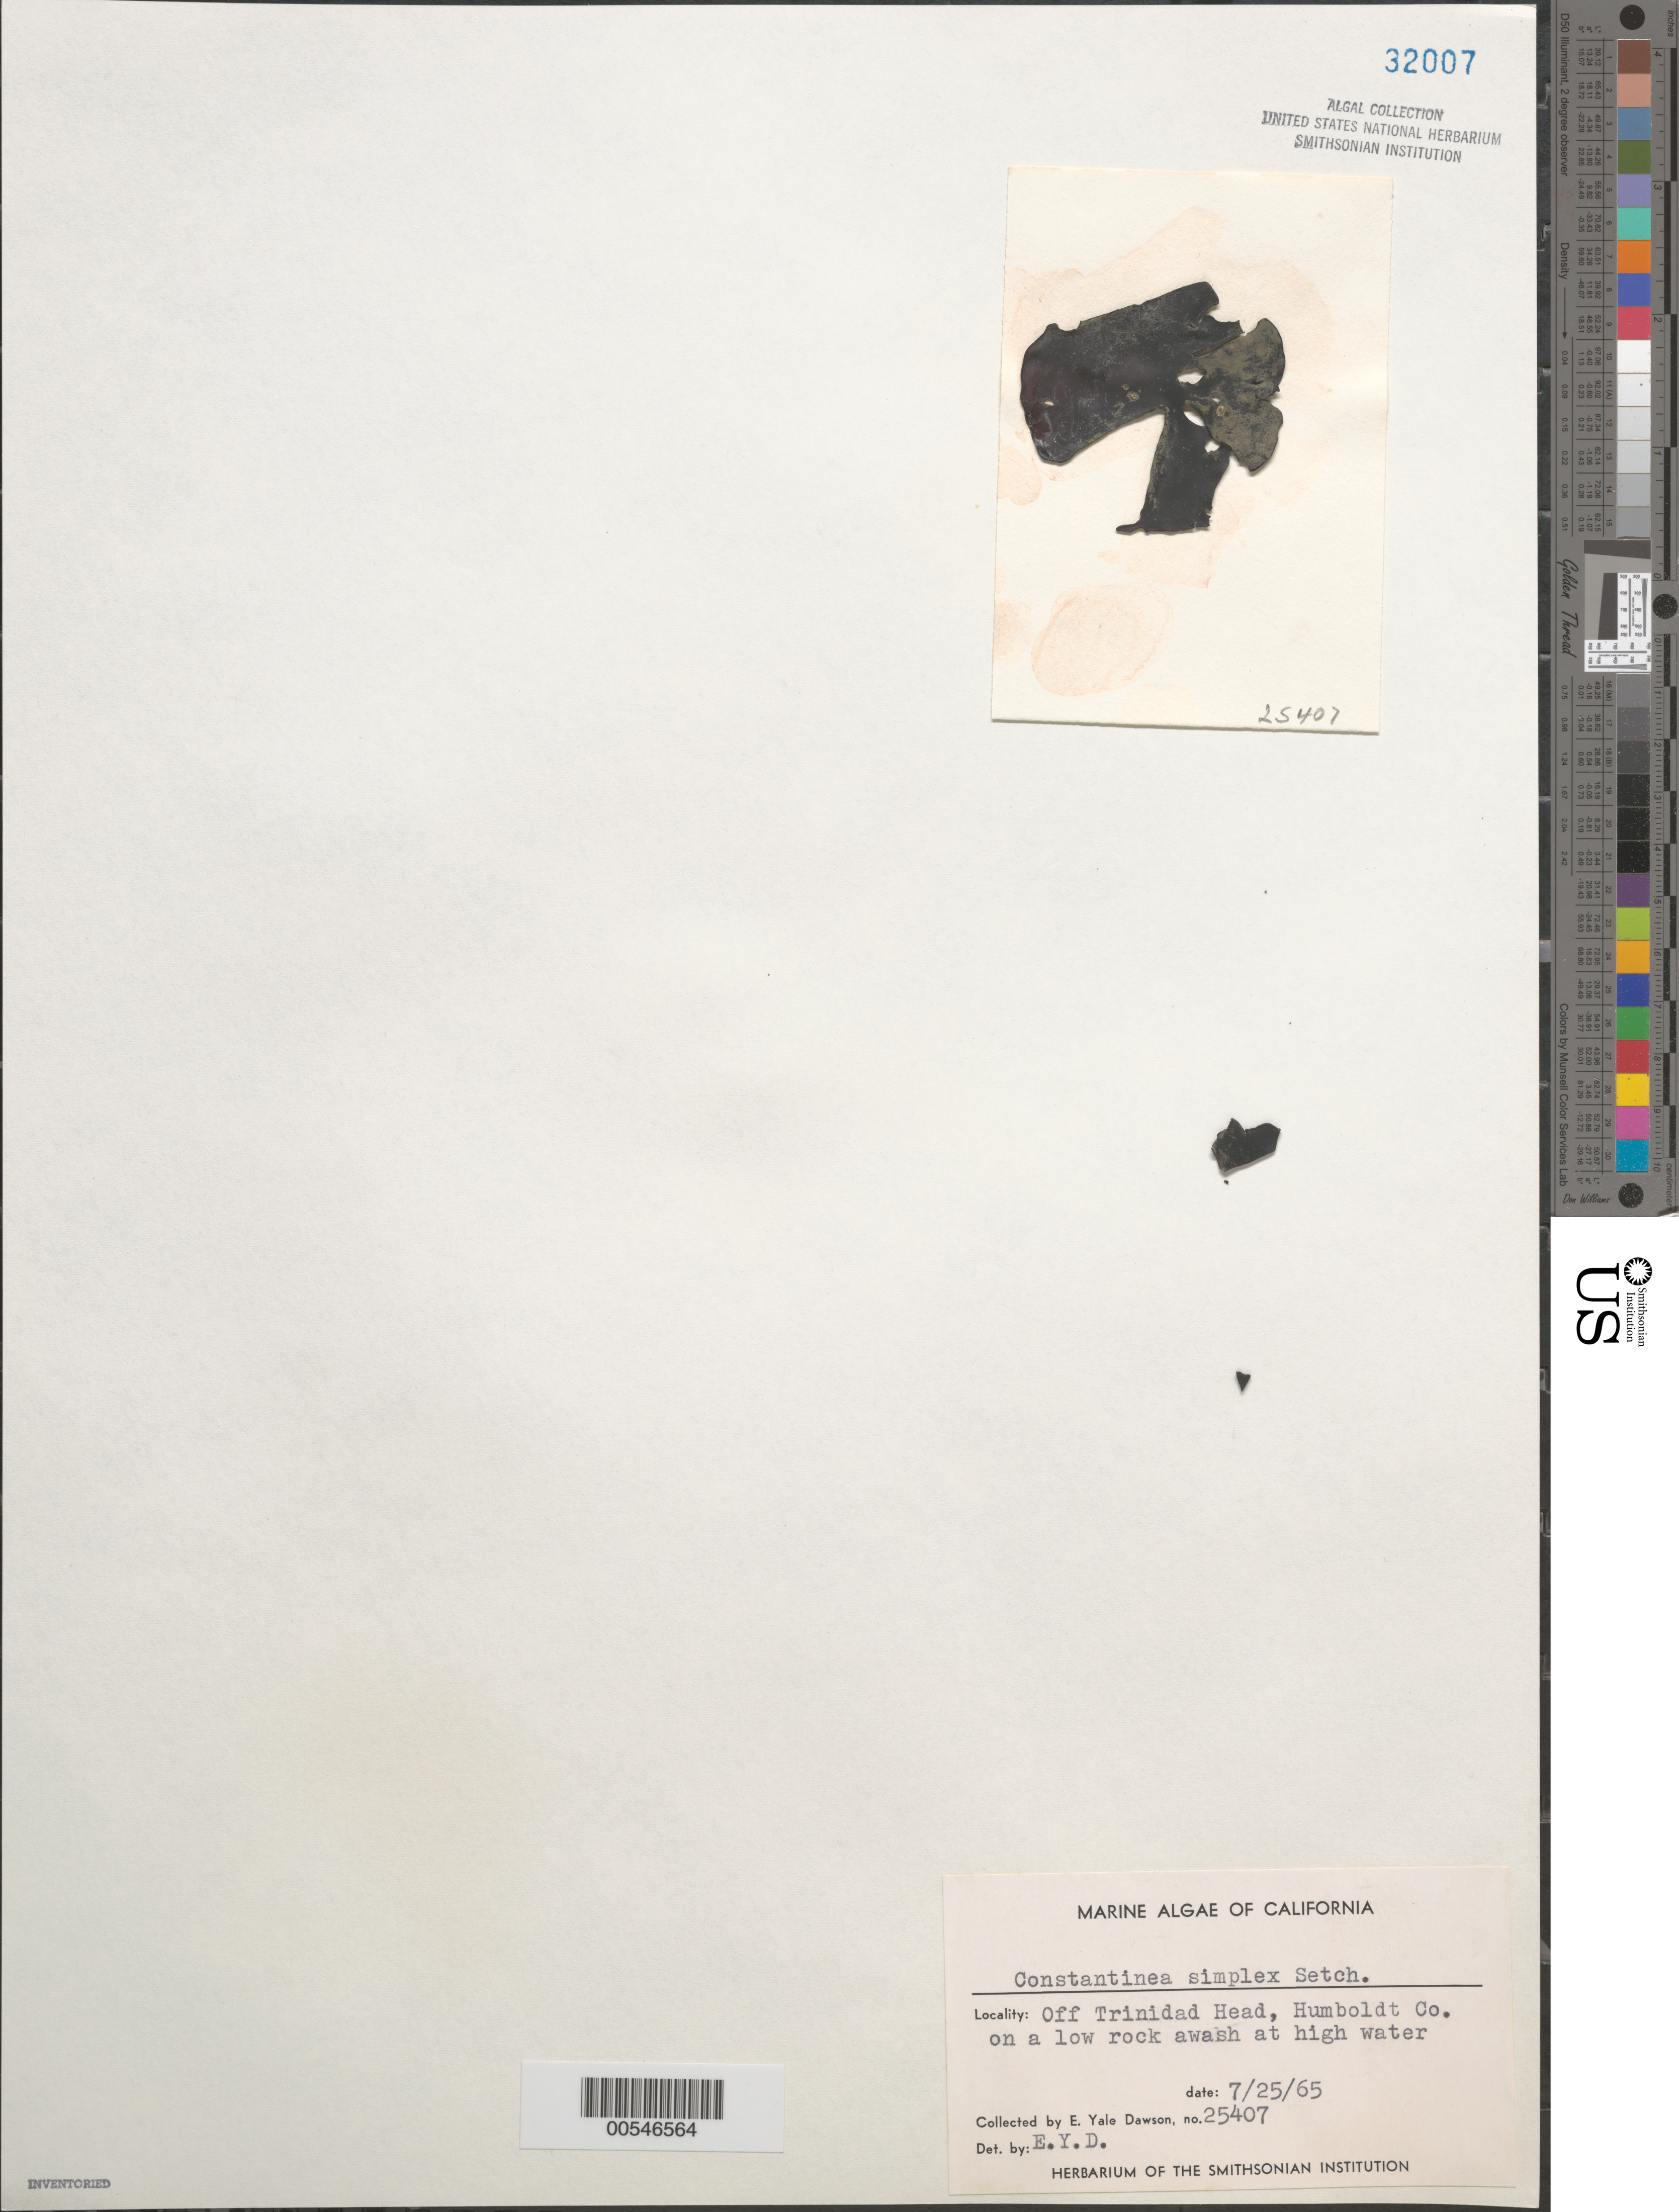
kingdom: Plantae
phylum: Rhodophyta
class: Florideophyceae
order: Gigartinales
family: Dumontiaceae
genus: Constantinea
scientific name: Constantinea simplex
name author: Setch.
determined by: Dawson, E. Y.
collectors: E. Y. Dawson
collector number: EYD 25407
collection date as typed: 25 Jul 1965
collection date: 1965-07-25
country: United States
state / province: California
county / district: Humboldt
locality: Off Trinidad Head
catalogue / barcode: US 32007